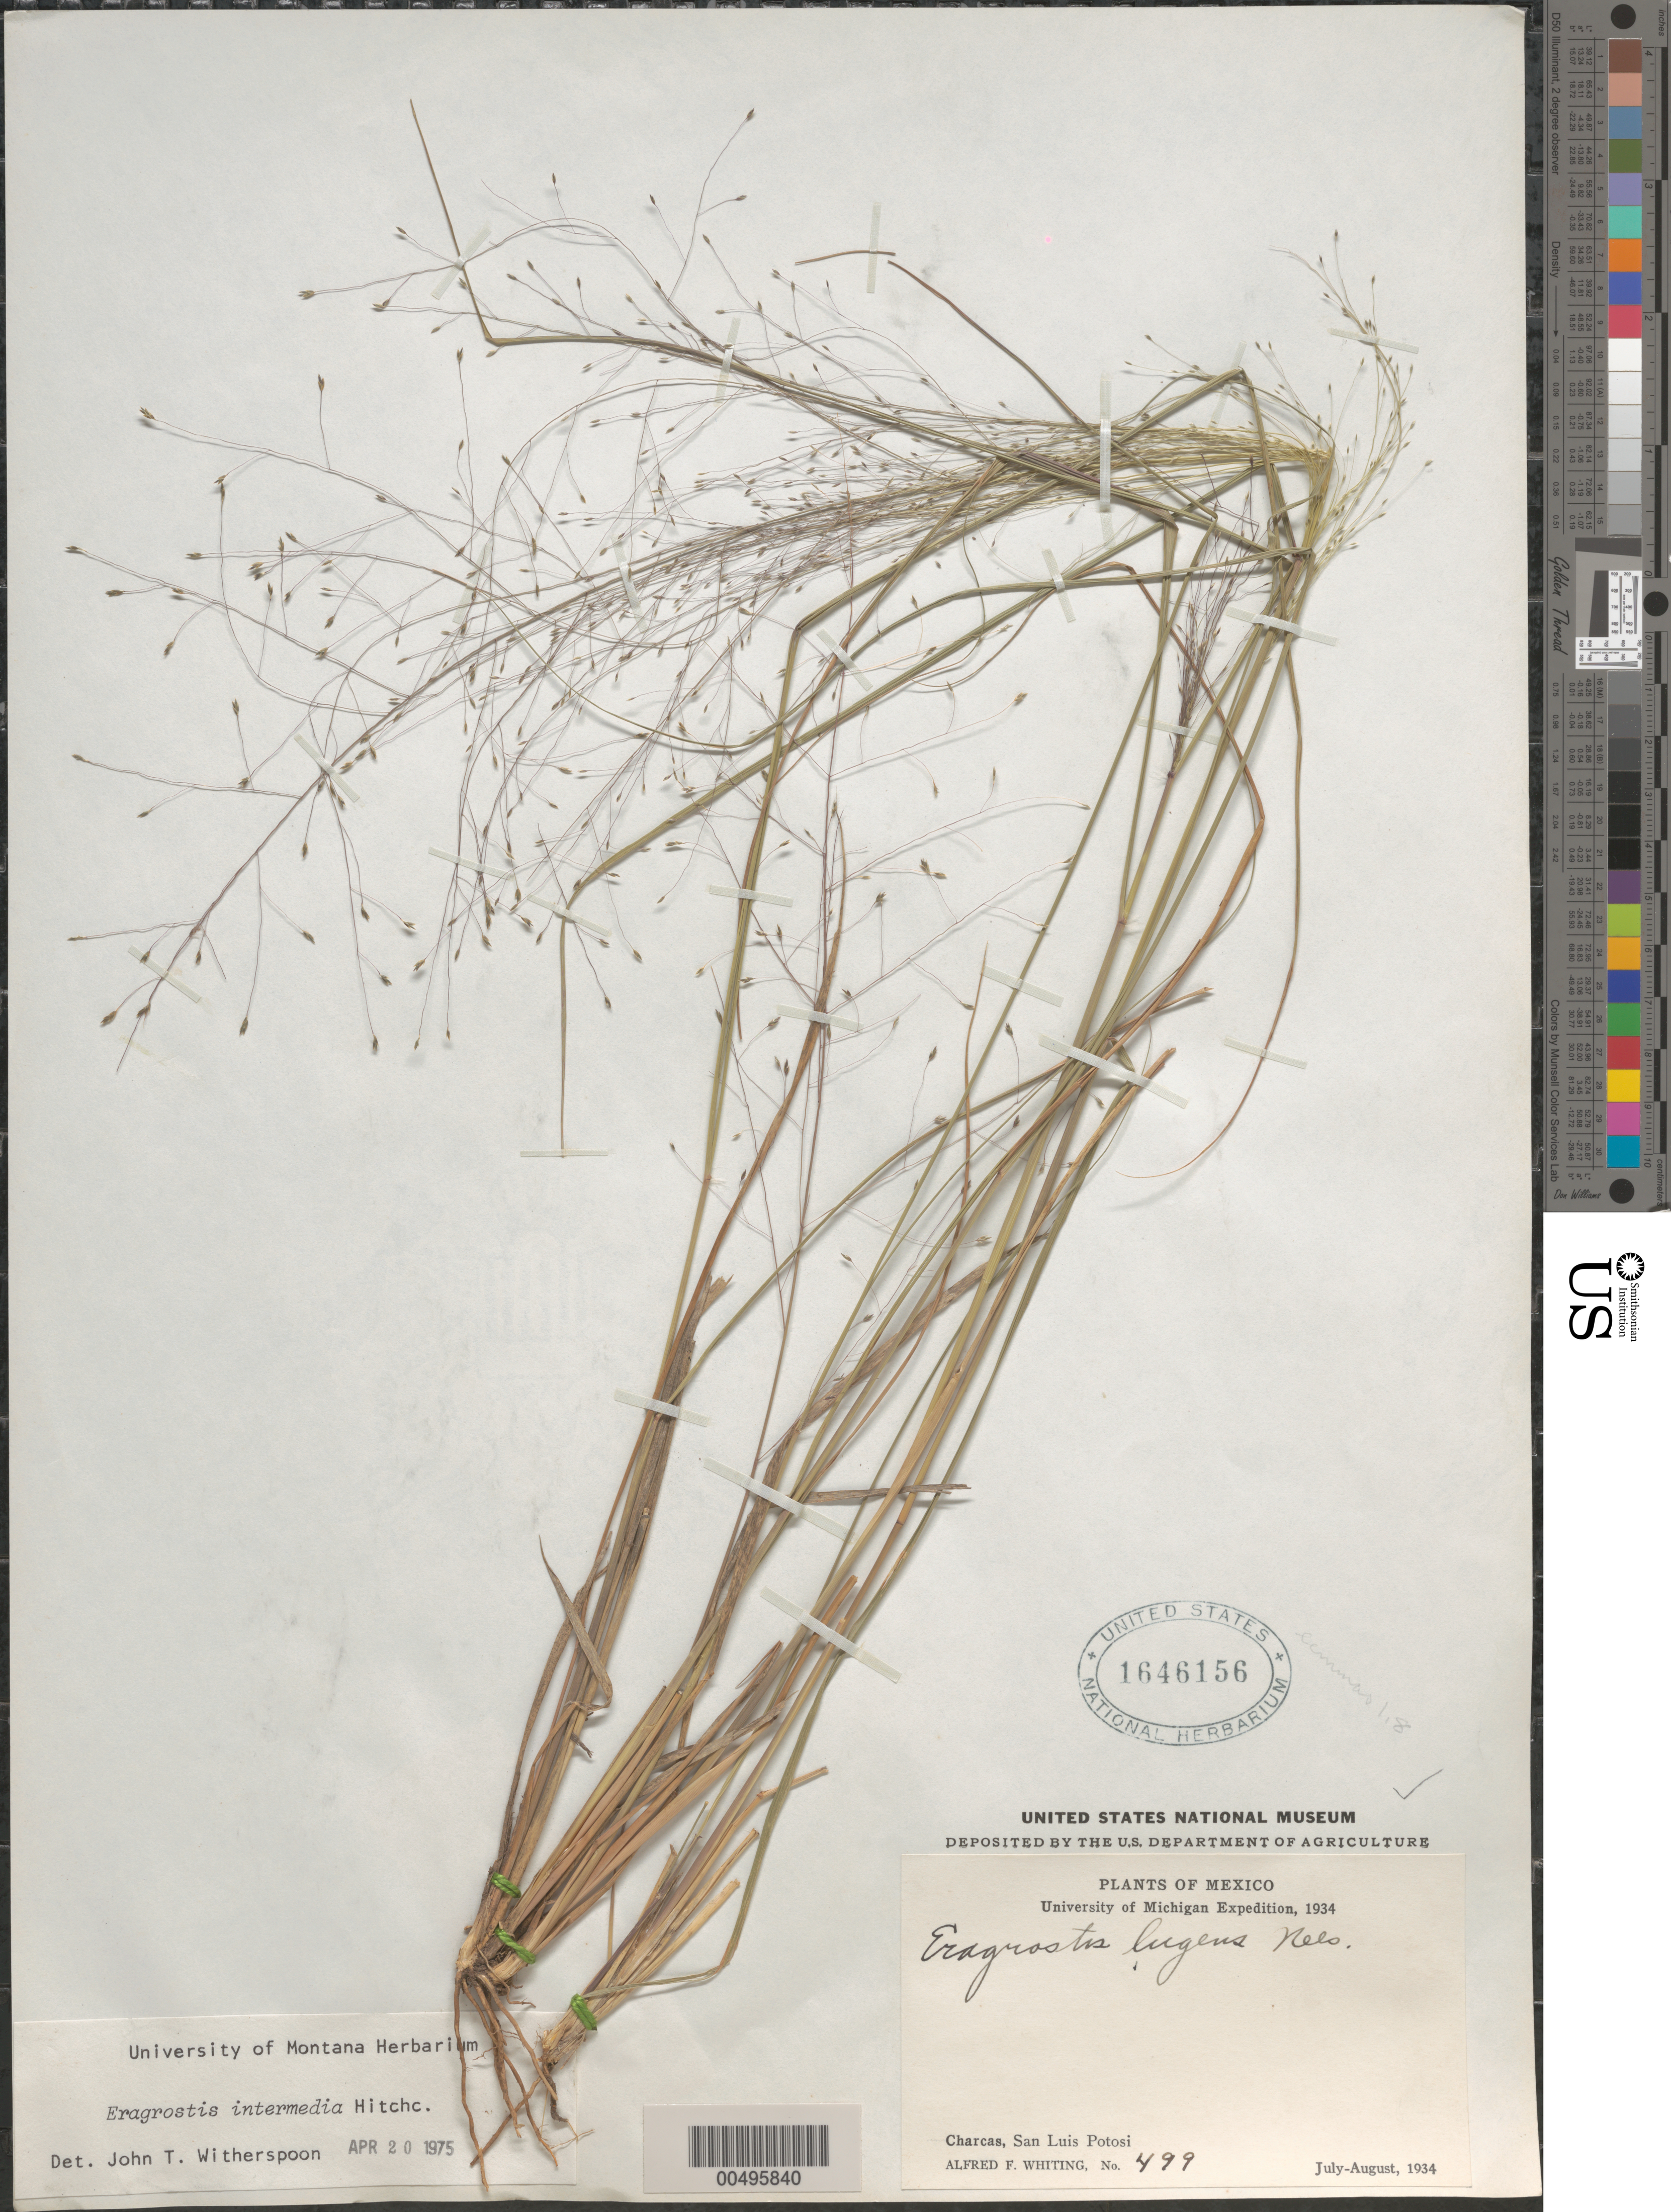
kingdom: Plantae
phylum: Tracheophyta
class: Liliopsida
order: Poales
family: Poaceae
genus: Eragrostis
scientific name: Eragrostis intermedia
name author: Hitchc.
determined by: Witherspoon, John T.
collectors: A. F. Whiting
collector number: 499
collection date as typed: Jul 1934 to Aug 1934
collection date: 1934-07/1934-08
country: Mexico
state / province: San Luis Potosi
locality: Charcas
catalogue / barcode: US 1646156